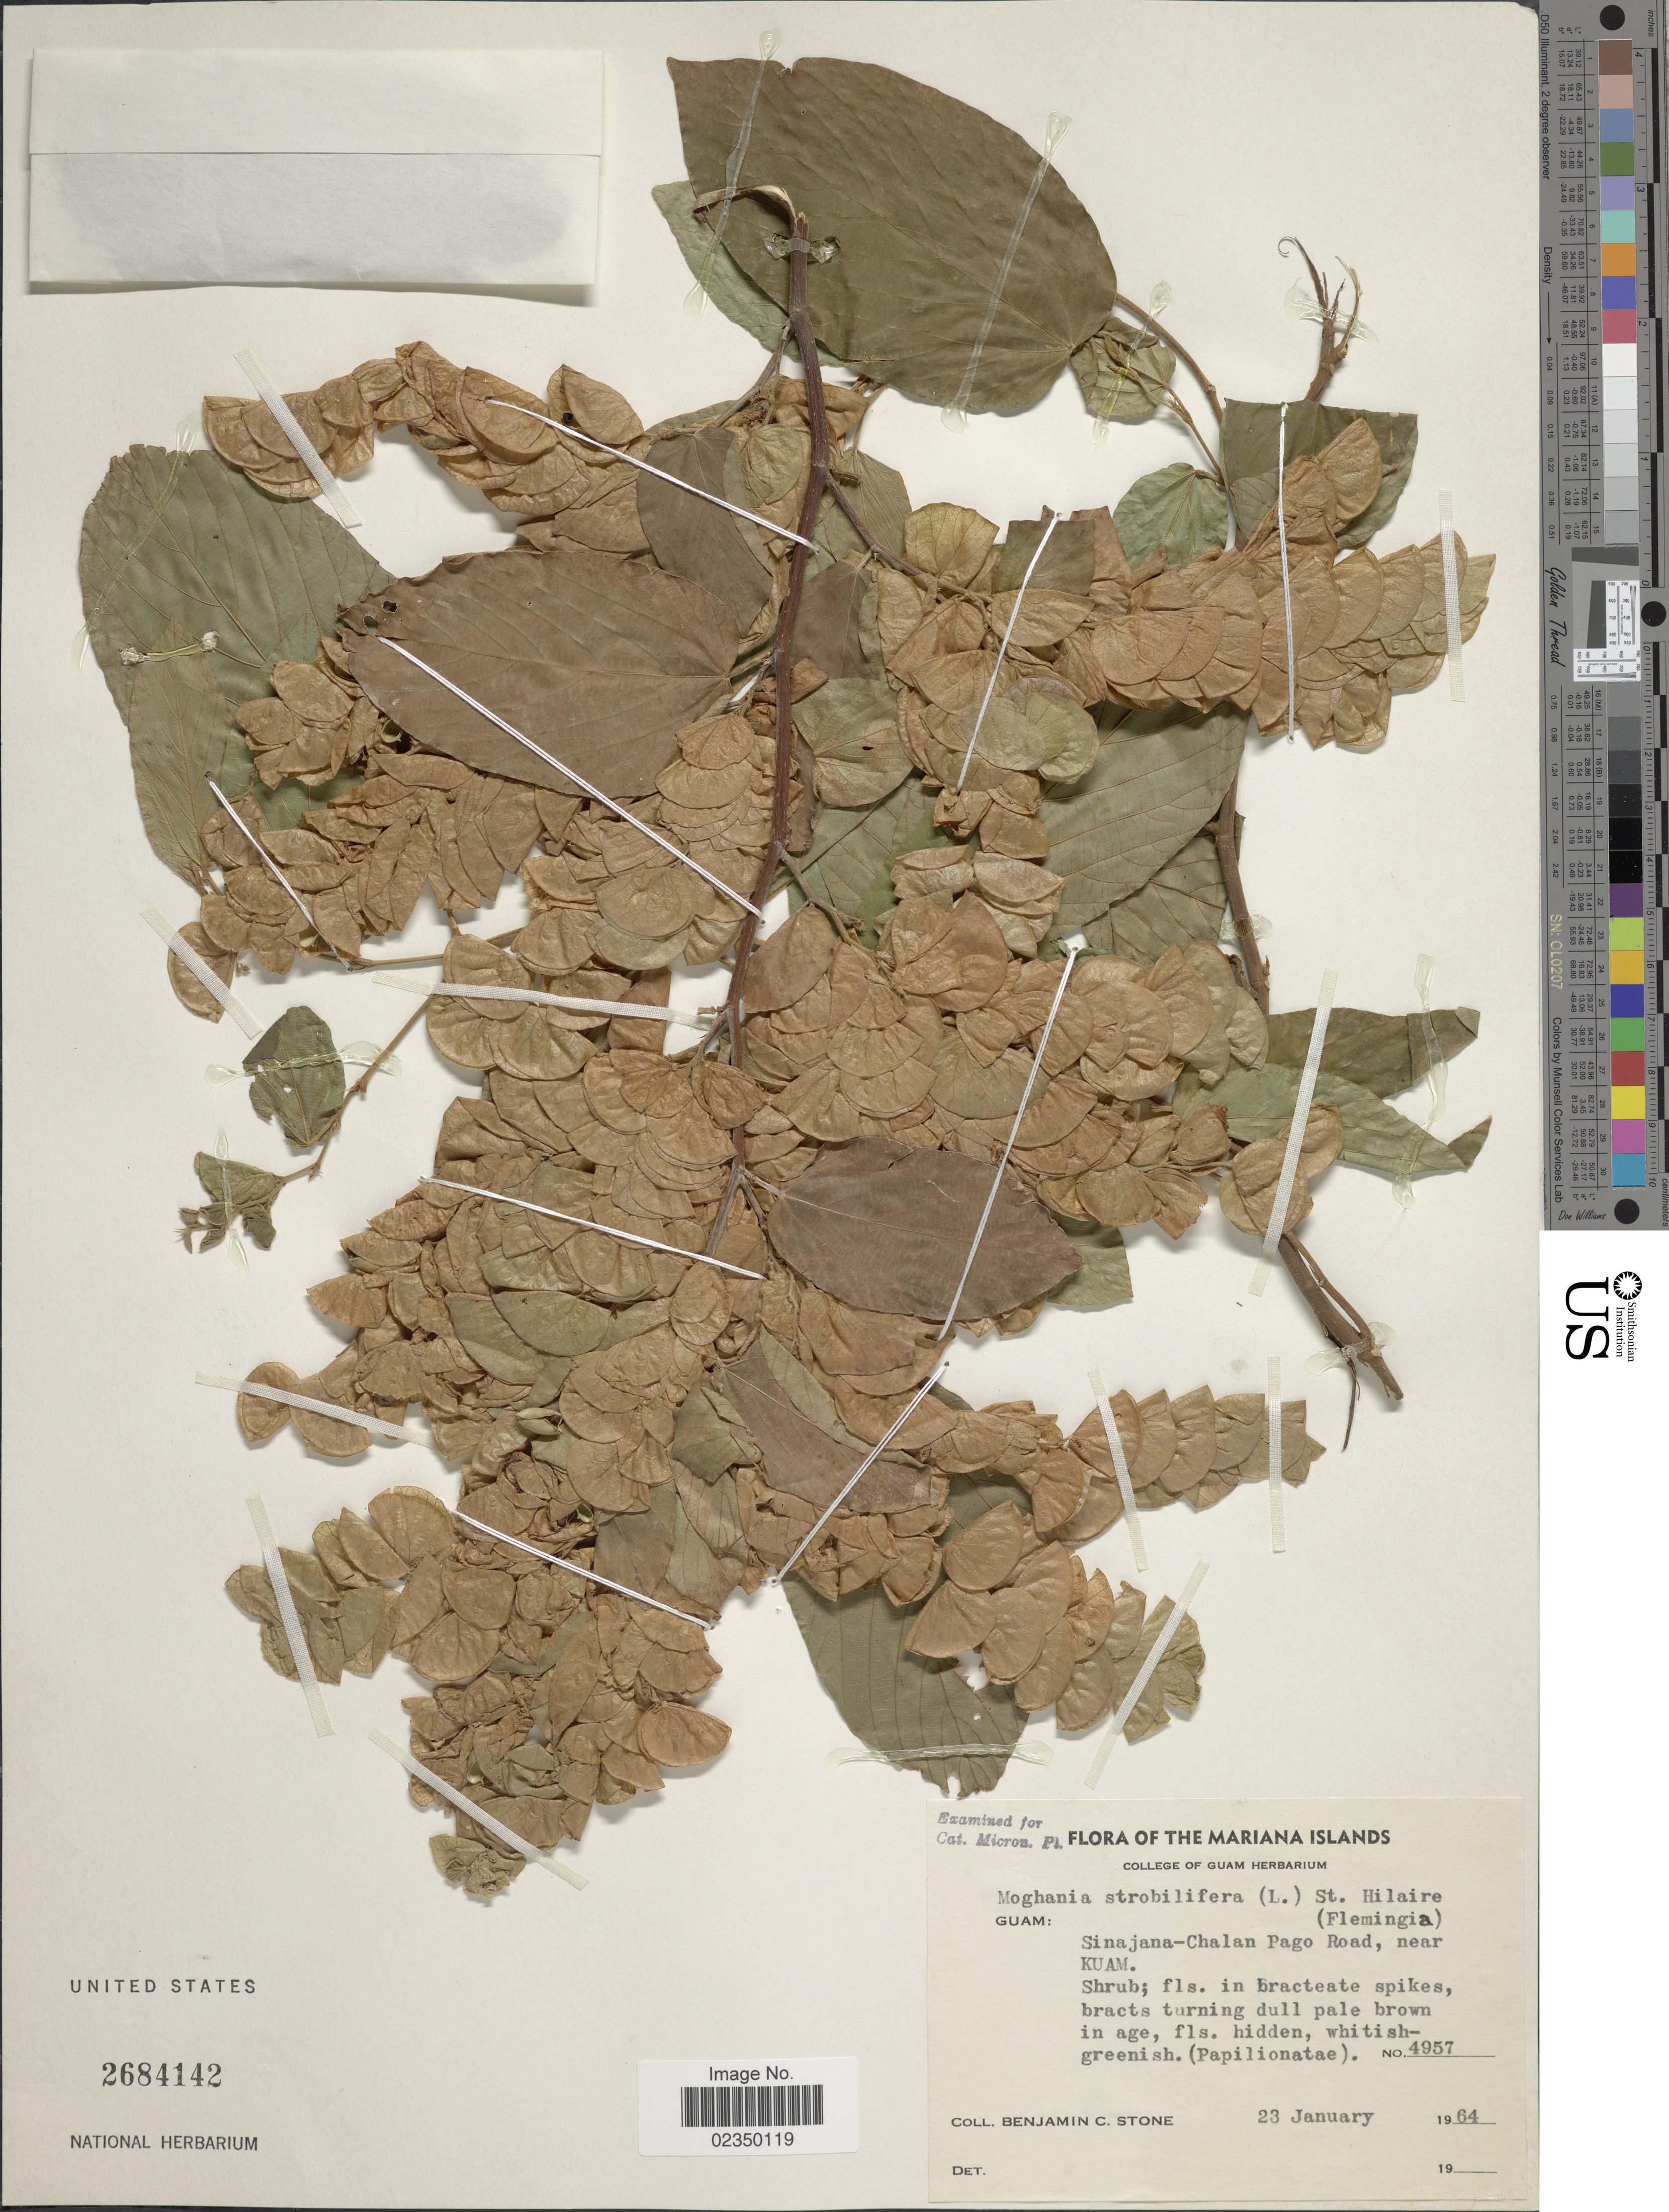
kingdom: Plantae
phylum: Tracheophyta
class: Magnoliopsida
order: Fabales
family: Fabaceae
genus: Flemingia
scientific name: Flemingia strobilifera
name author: (L.) W.T. Aiton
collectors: B. C. Stone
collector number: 4957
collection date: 1964-01-23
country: Guam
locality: Mariana Islands. Guam: Sinajana - Chalan Pago Road, near Kuam.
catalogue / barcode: US 2684142